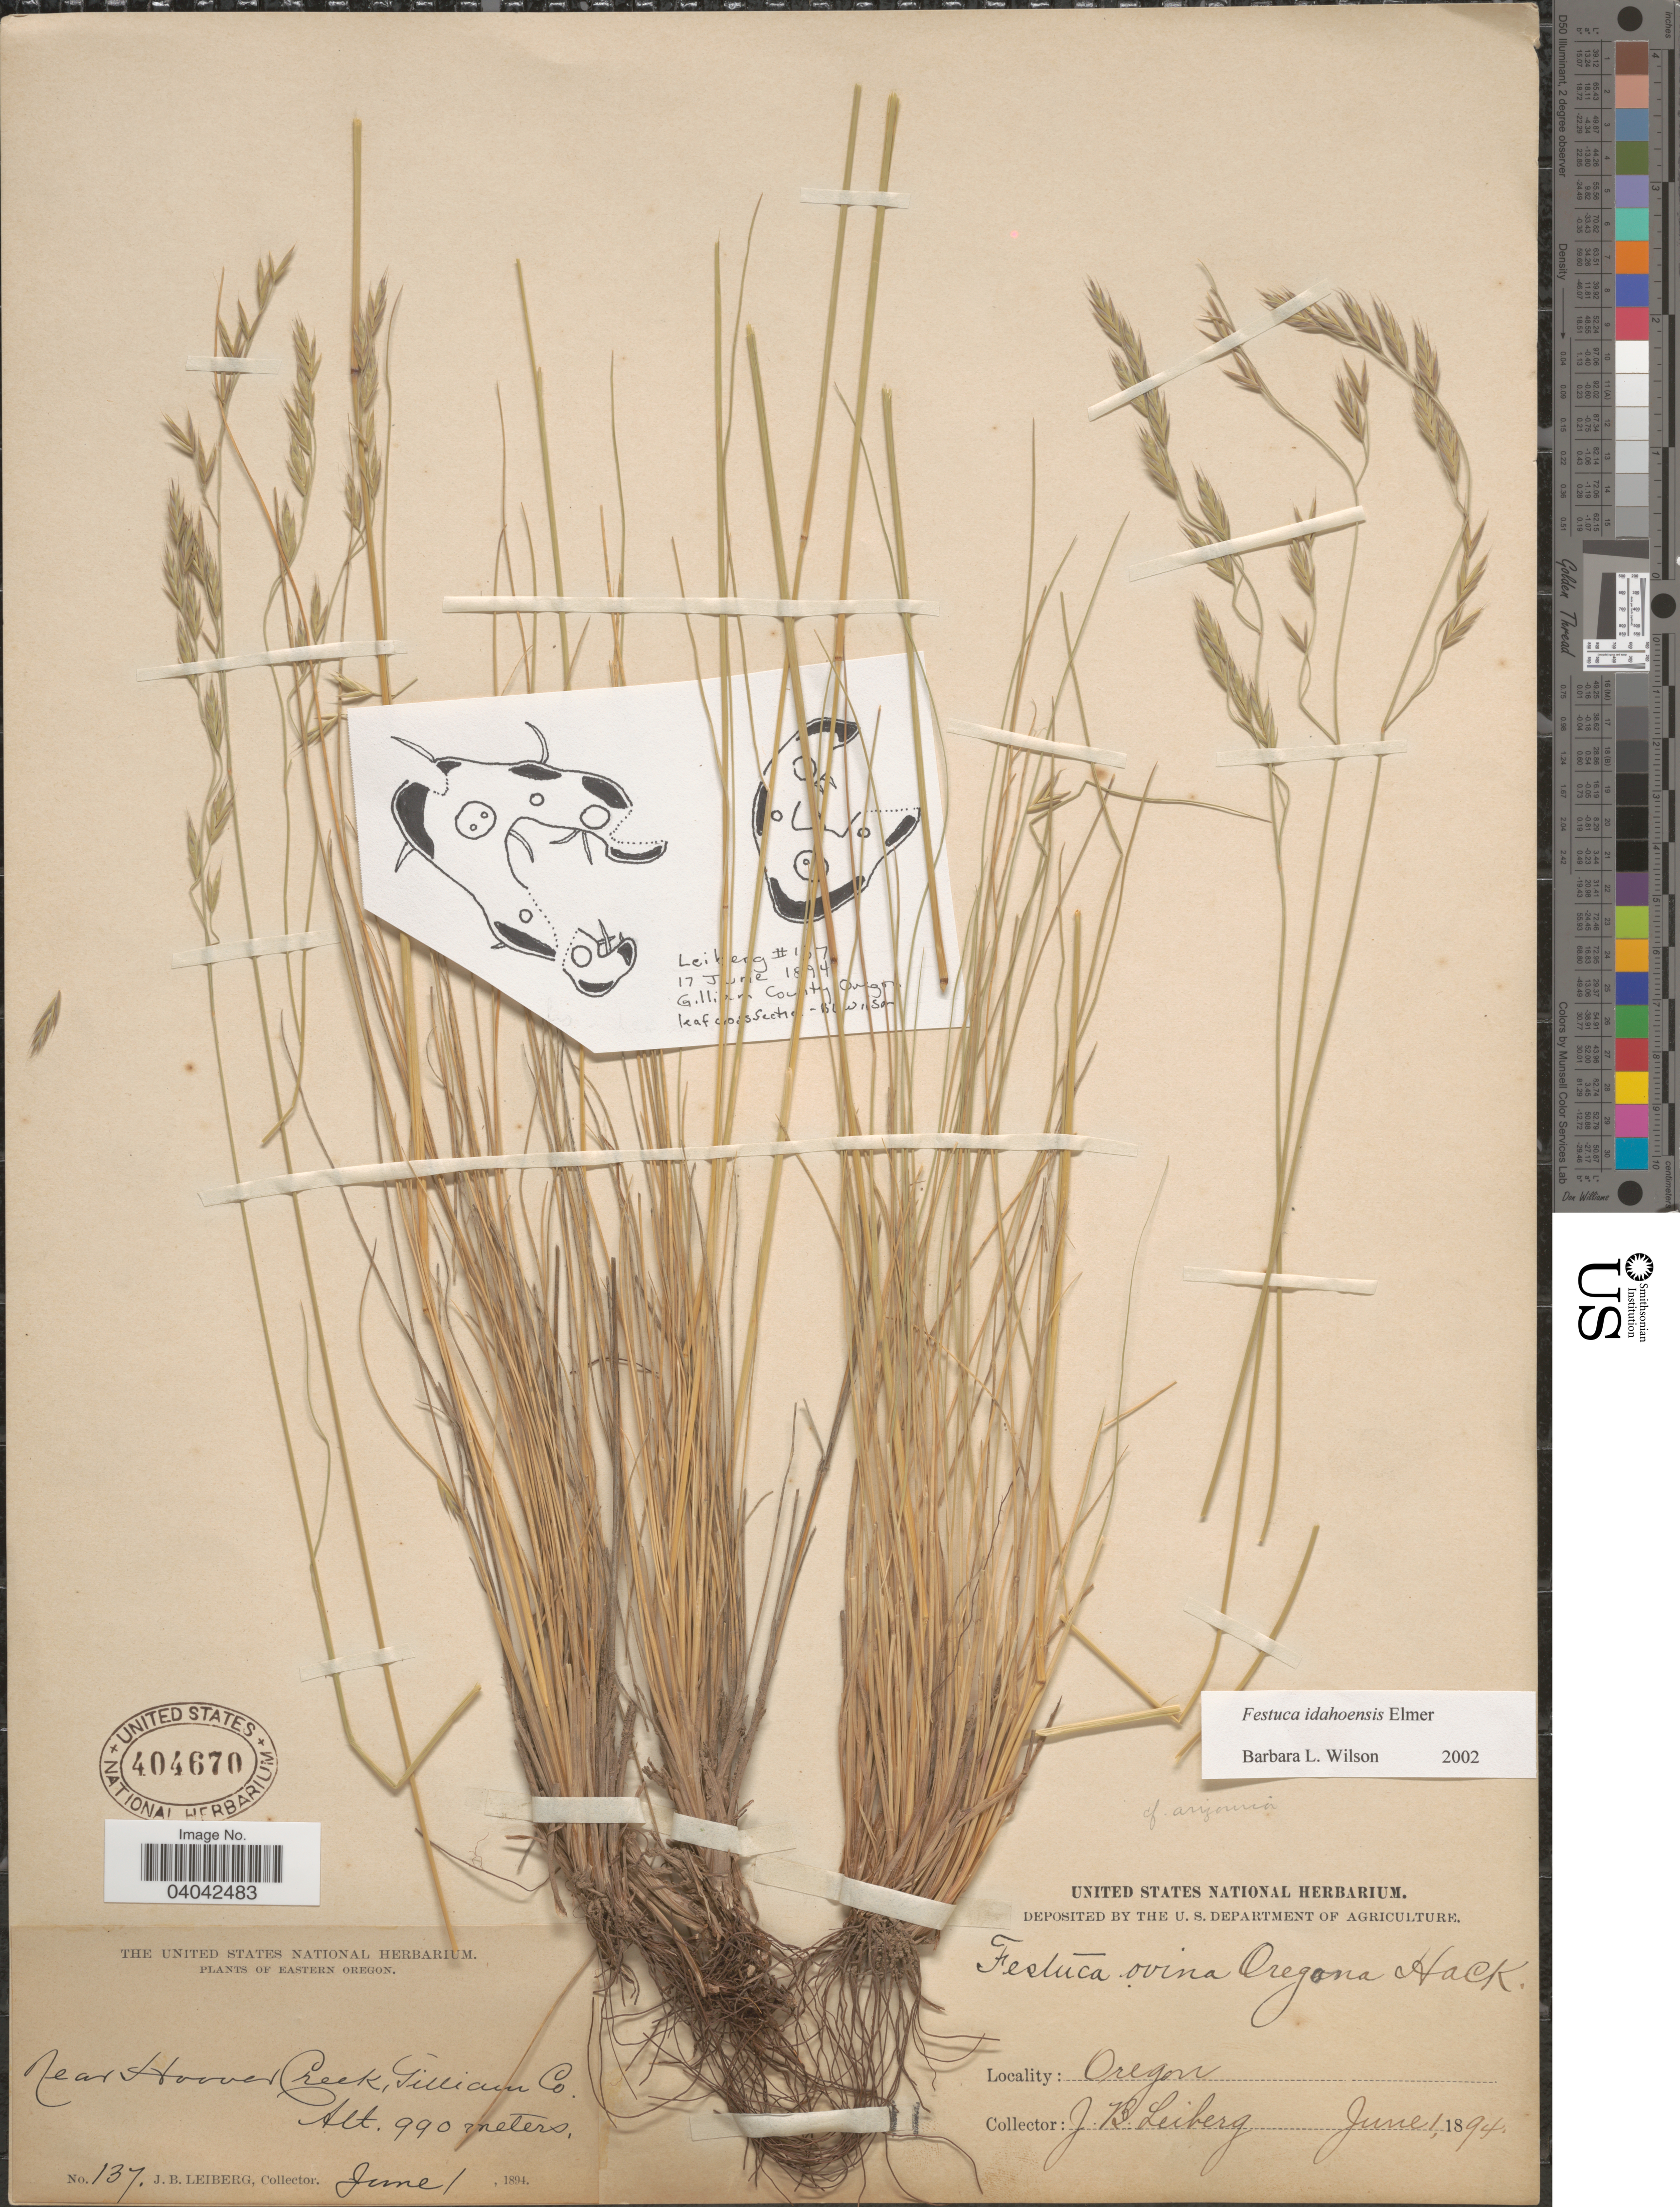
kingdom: Plantae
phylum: Tracheophyta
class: Liliopsida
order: Poales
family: Poaceae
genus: Festuca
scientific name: Festuca idahoensis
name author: Elmer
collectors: J. B. Leiberg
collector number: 137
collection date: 1894-06-01/1894-06-17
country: United States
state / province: Oregon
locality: Eastern Oregon. Near Hoover Creek, Gilliam County.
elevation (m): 990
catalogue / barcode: US 404670